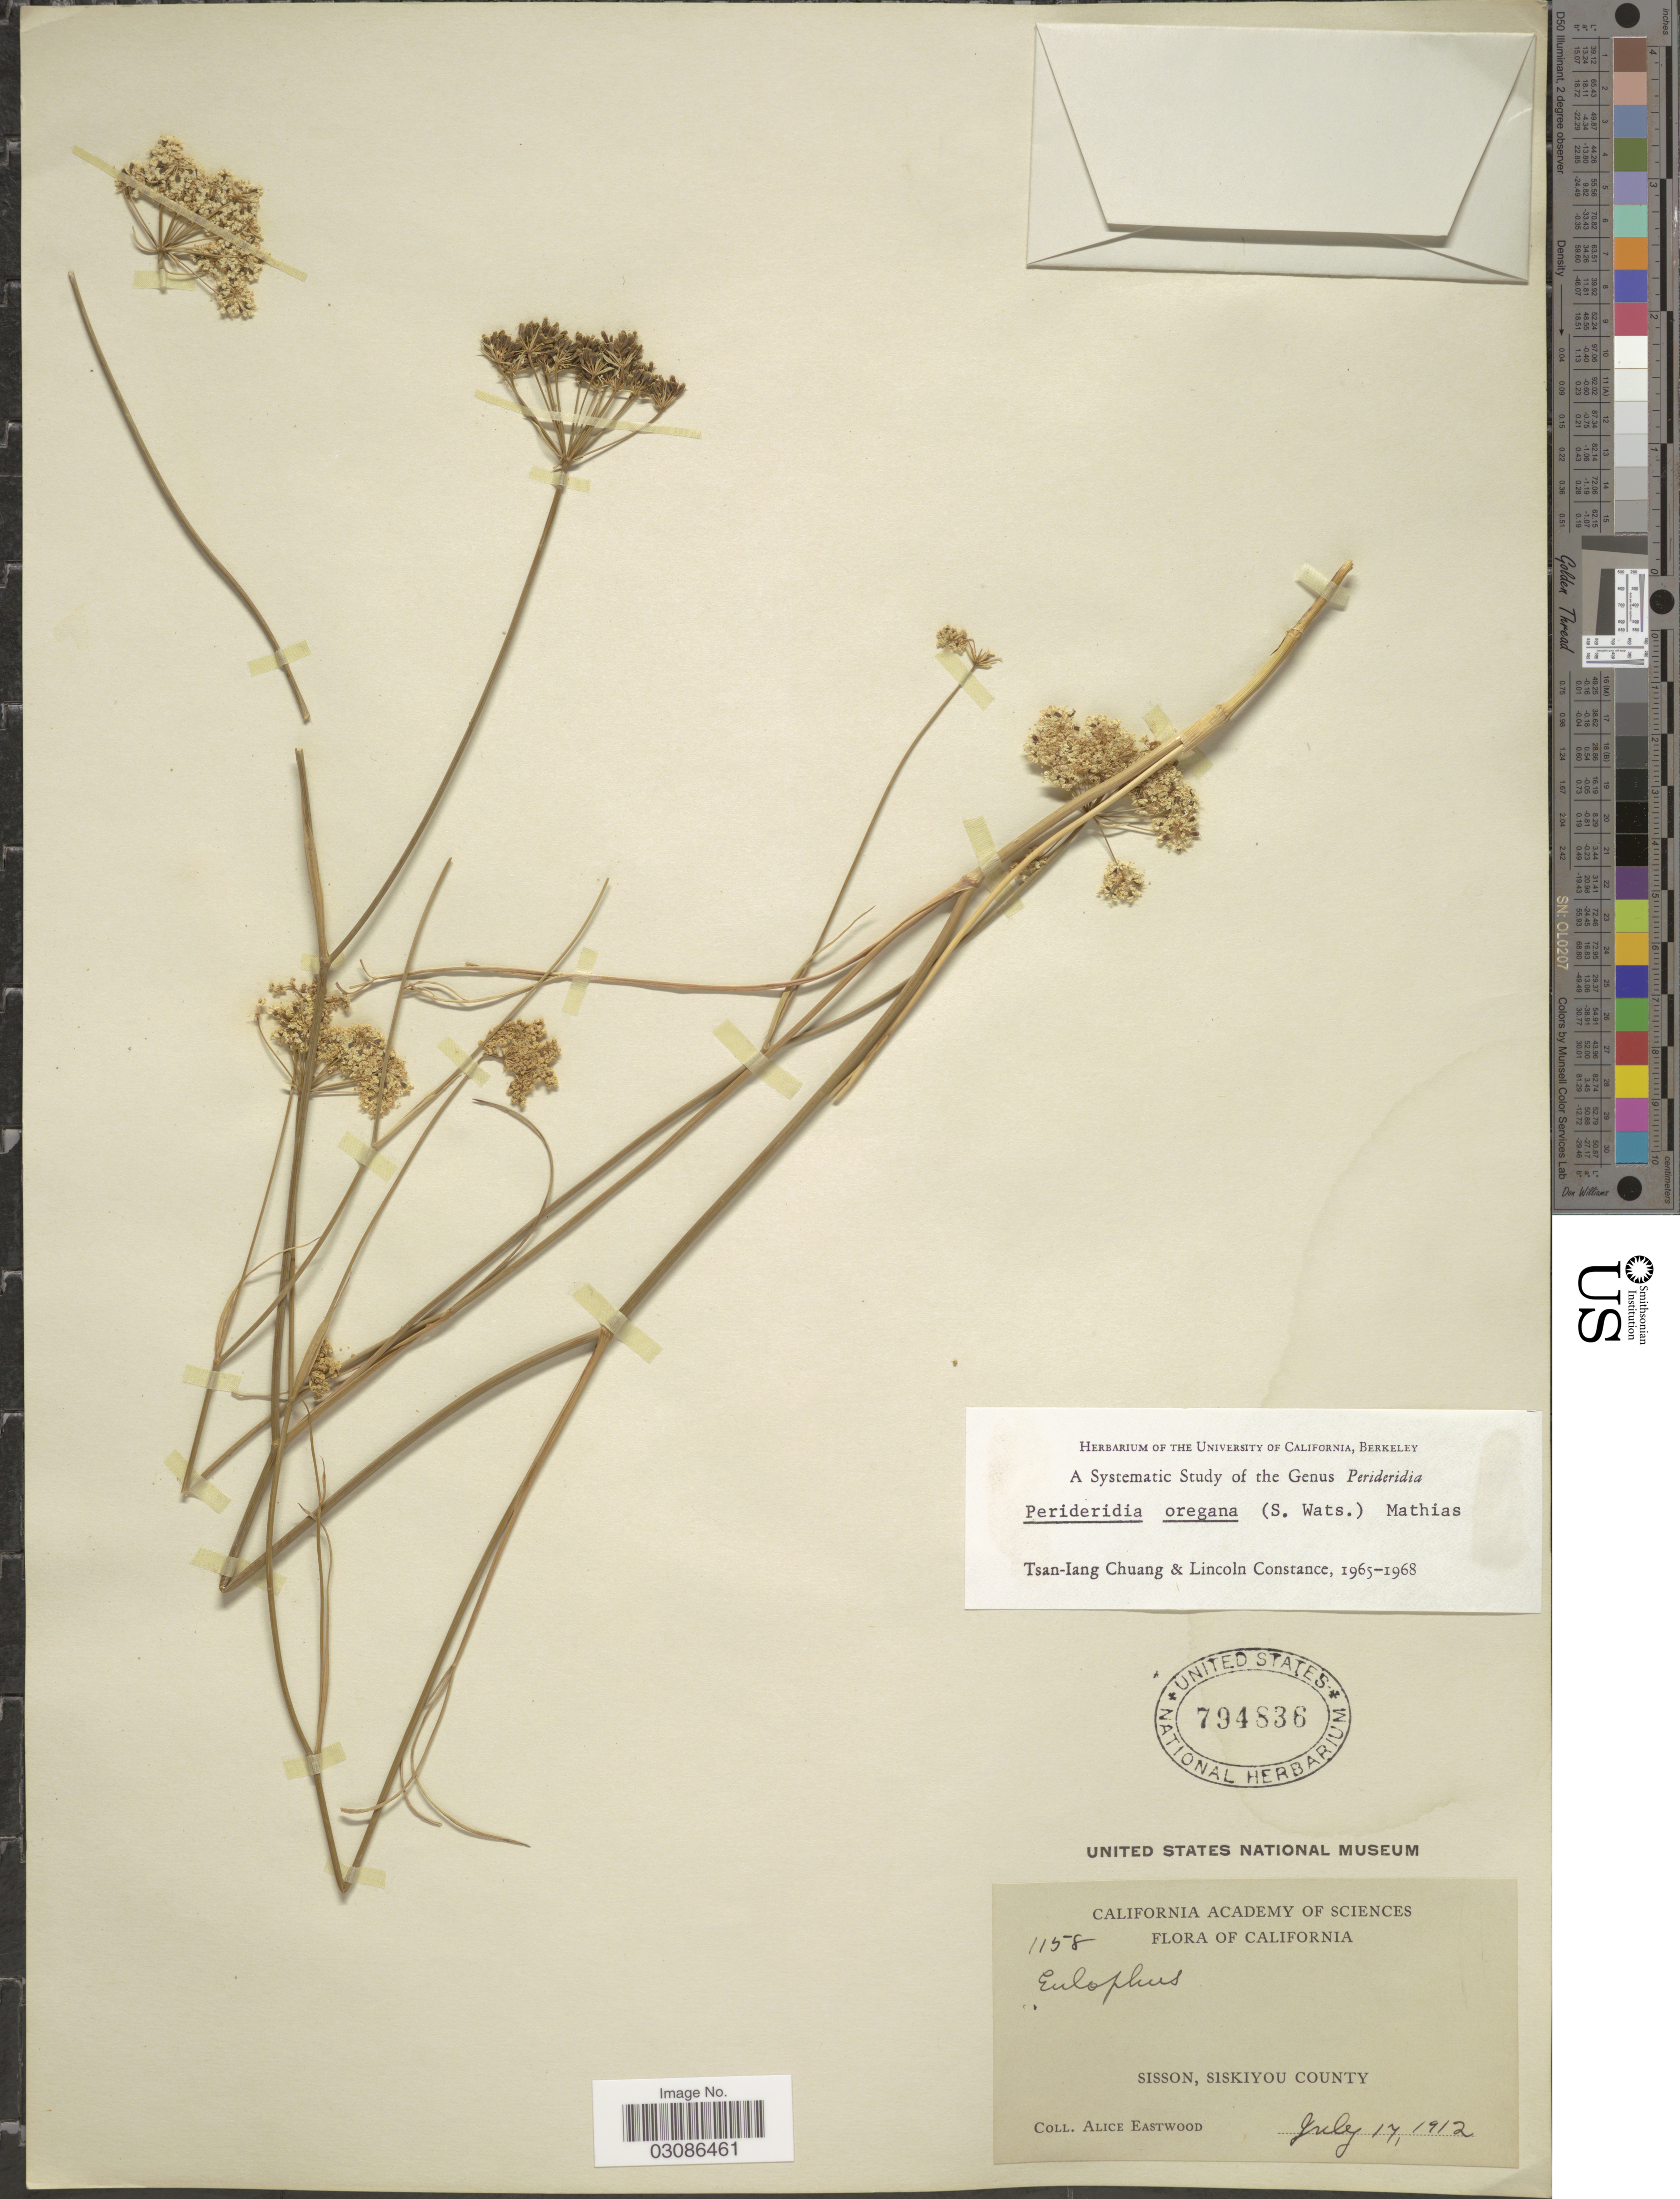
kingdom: Plantae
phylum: Tracheophyta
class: Magnoliopsida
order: Apiales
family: Apiaceae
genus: Perideridia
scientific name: Perideridia oregana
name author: (S. Watson) Mathias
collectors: A. Eastwood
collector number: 1158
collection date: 1912-07-17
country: United States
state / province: California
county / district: Siskiyou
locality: Sisson, Siskiyou County.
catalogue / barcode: US 794836